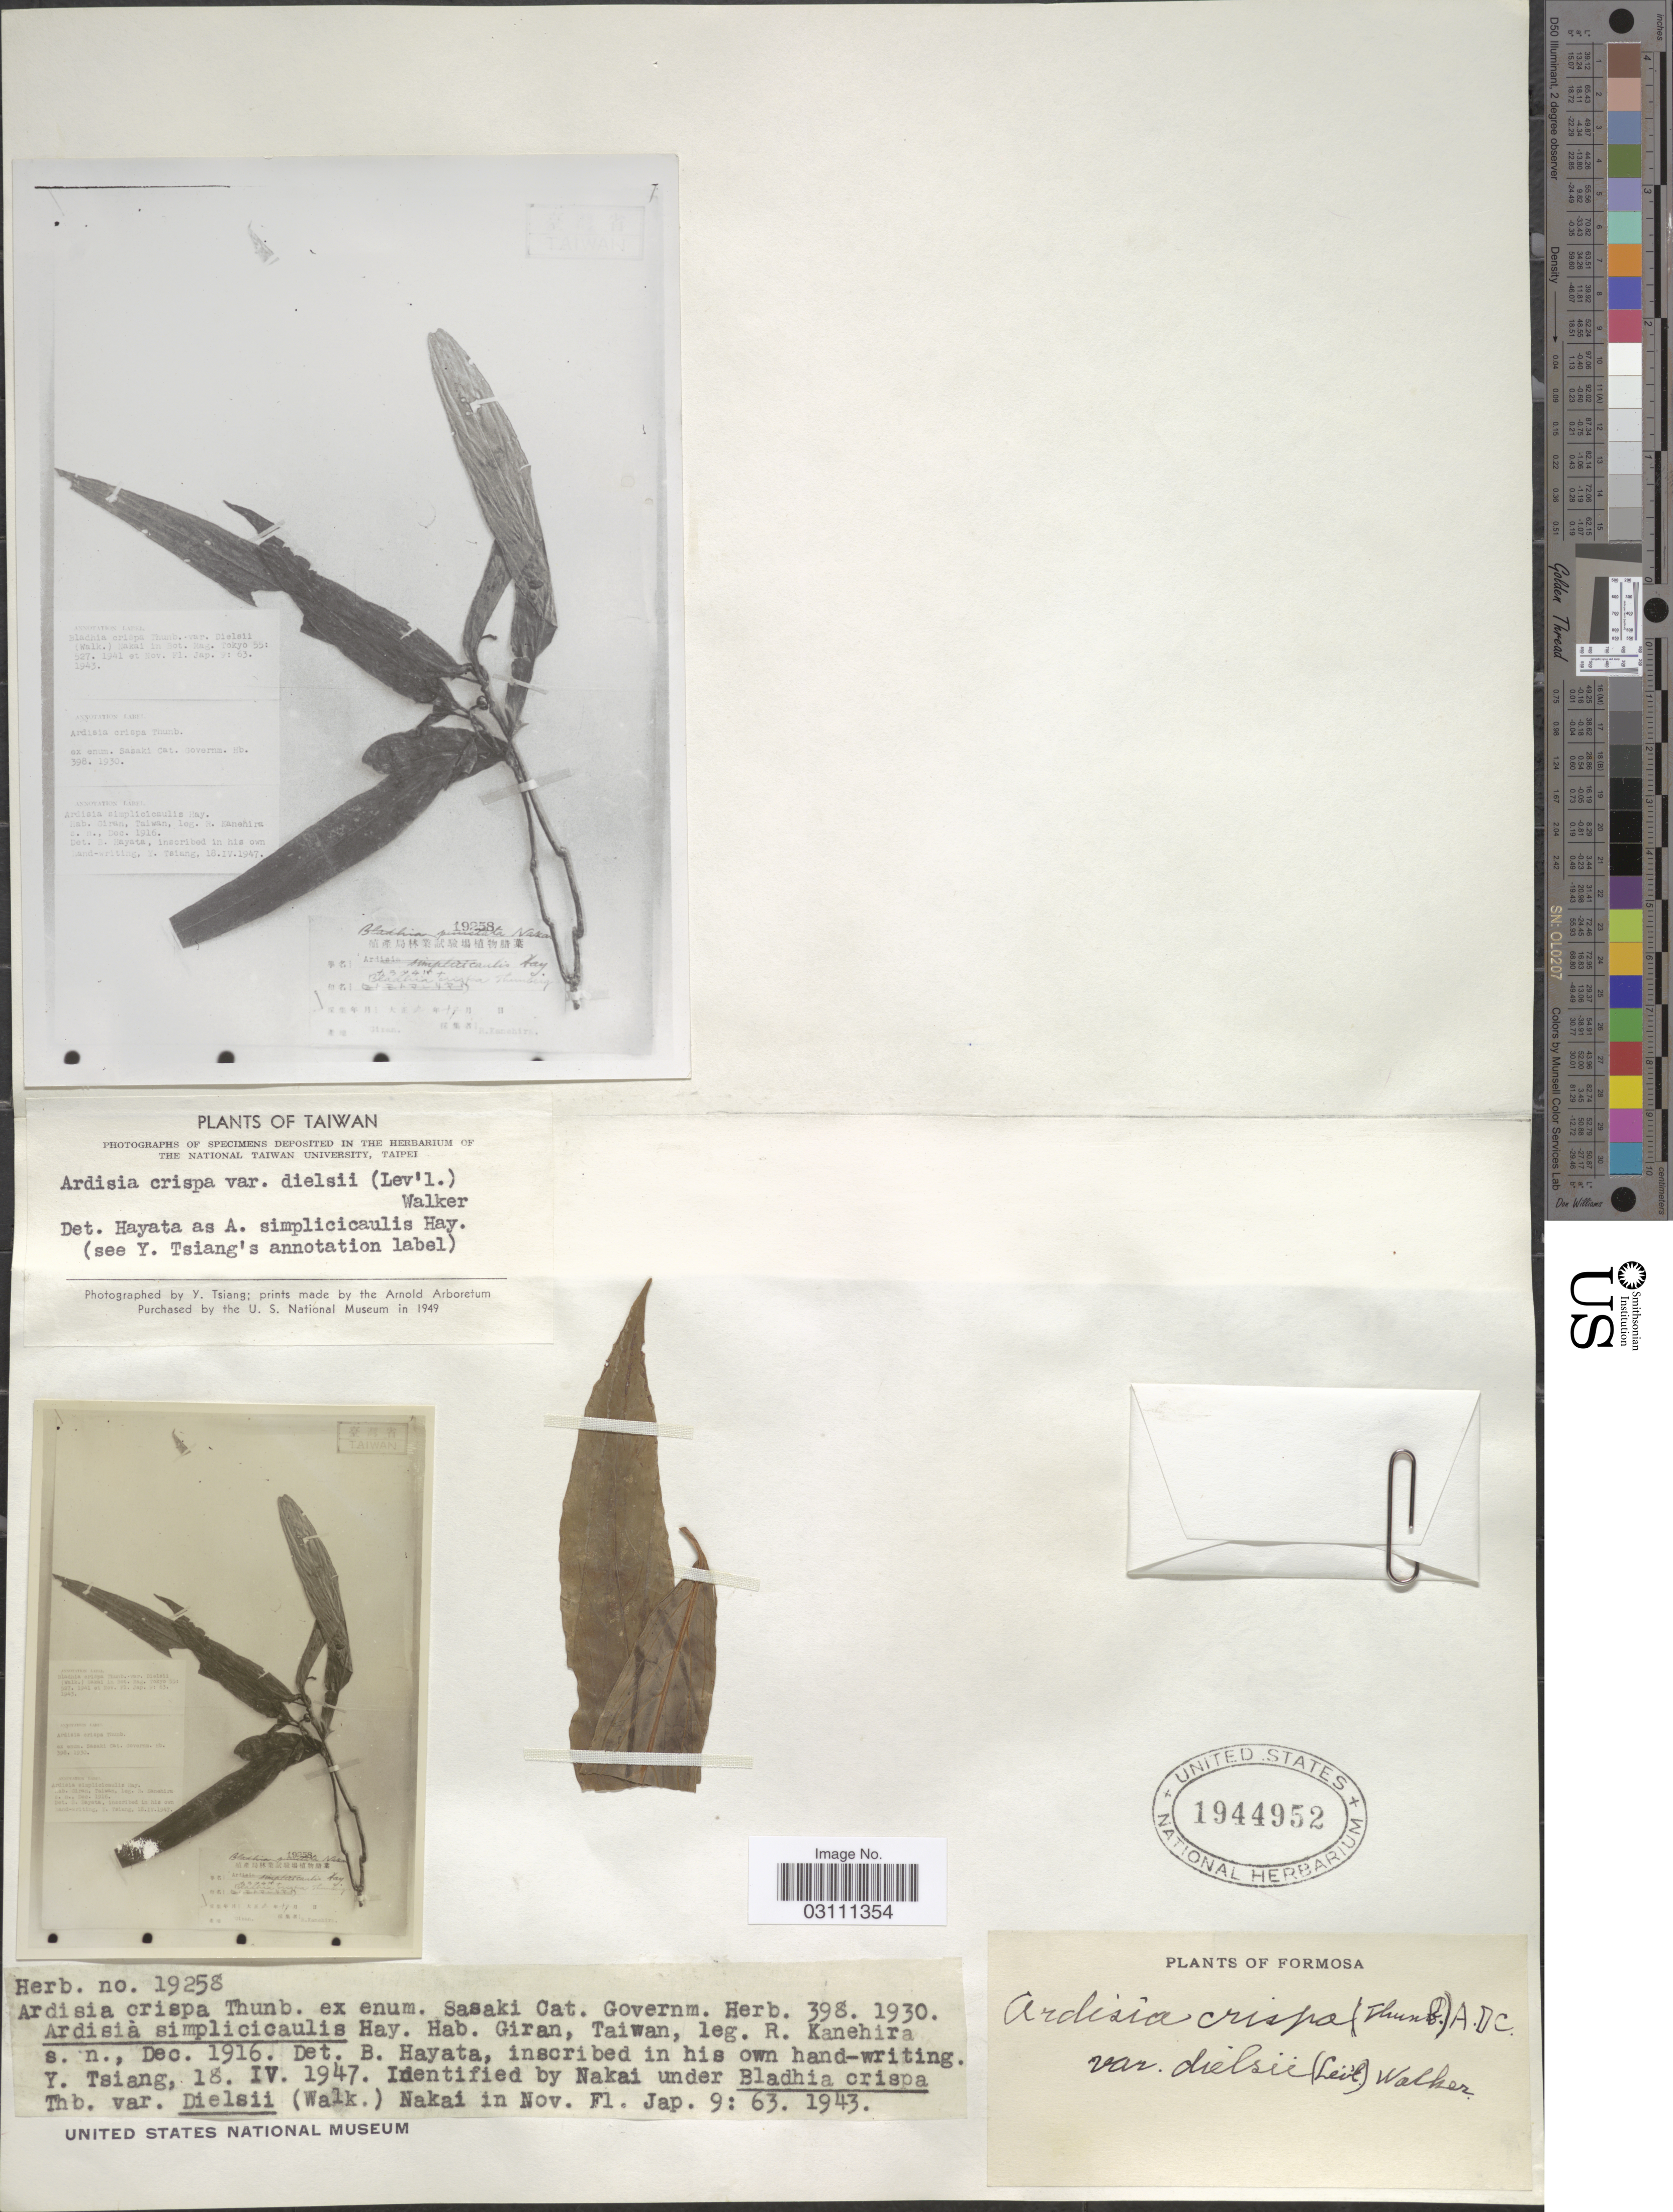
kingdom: Plantae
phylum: Tracheophyta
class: Magnoliopsida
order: Ericales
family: Primulaceae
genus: Ardisia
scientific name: Ardisia henryi var. dielsii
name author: (H. Lév.) E. Walker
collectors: R. Kanehira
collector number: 19258?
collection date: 1916-12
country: Taiwan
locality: Formosa. Giran.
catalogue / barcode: US 1944952